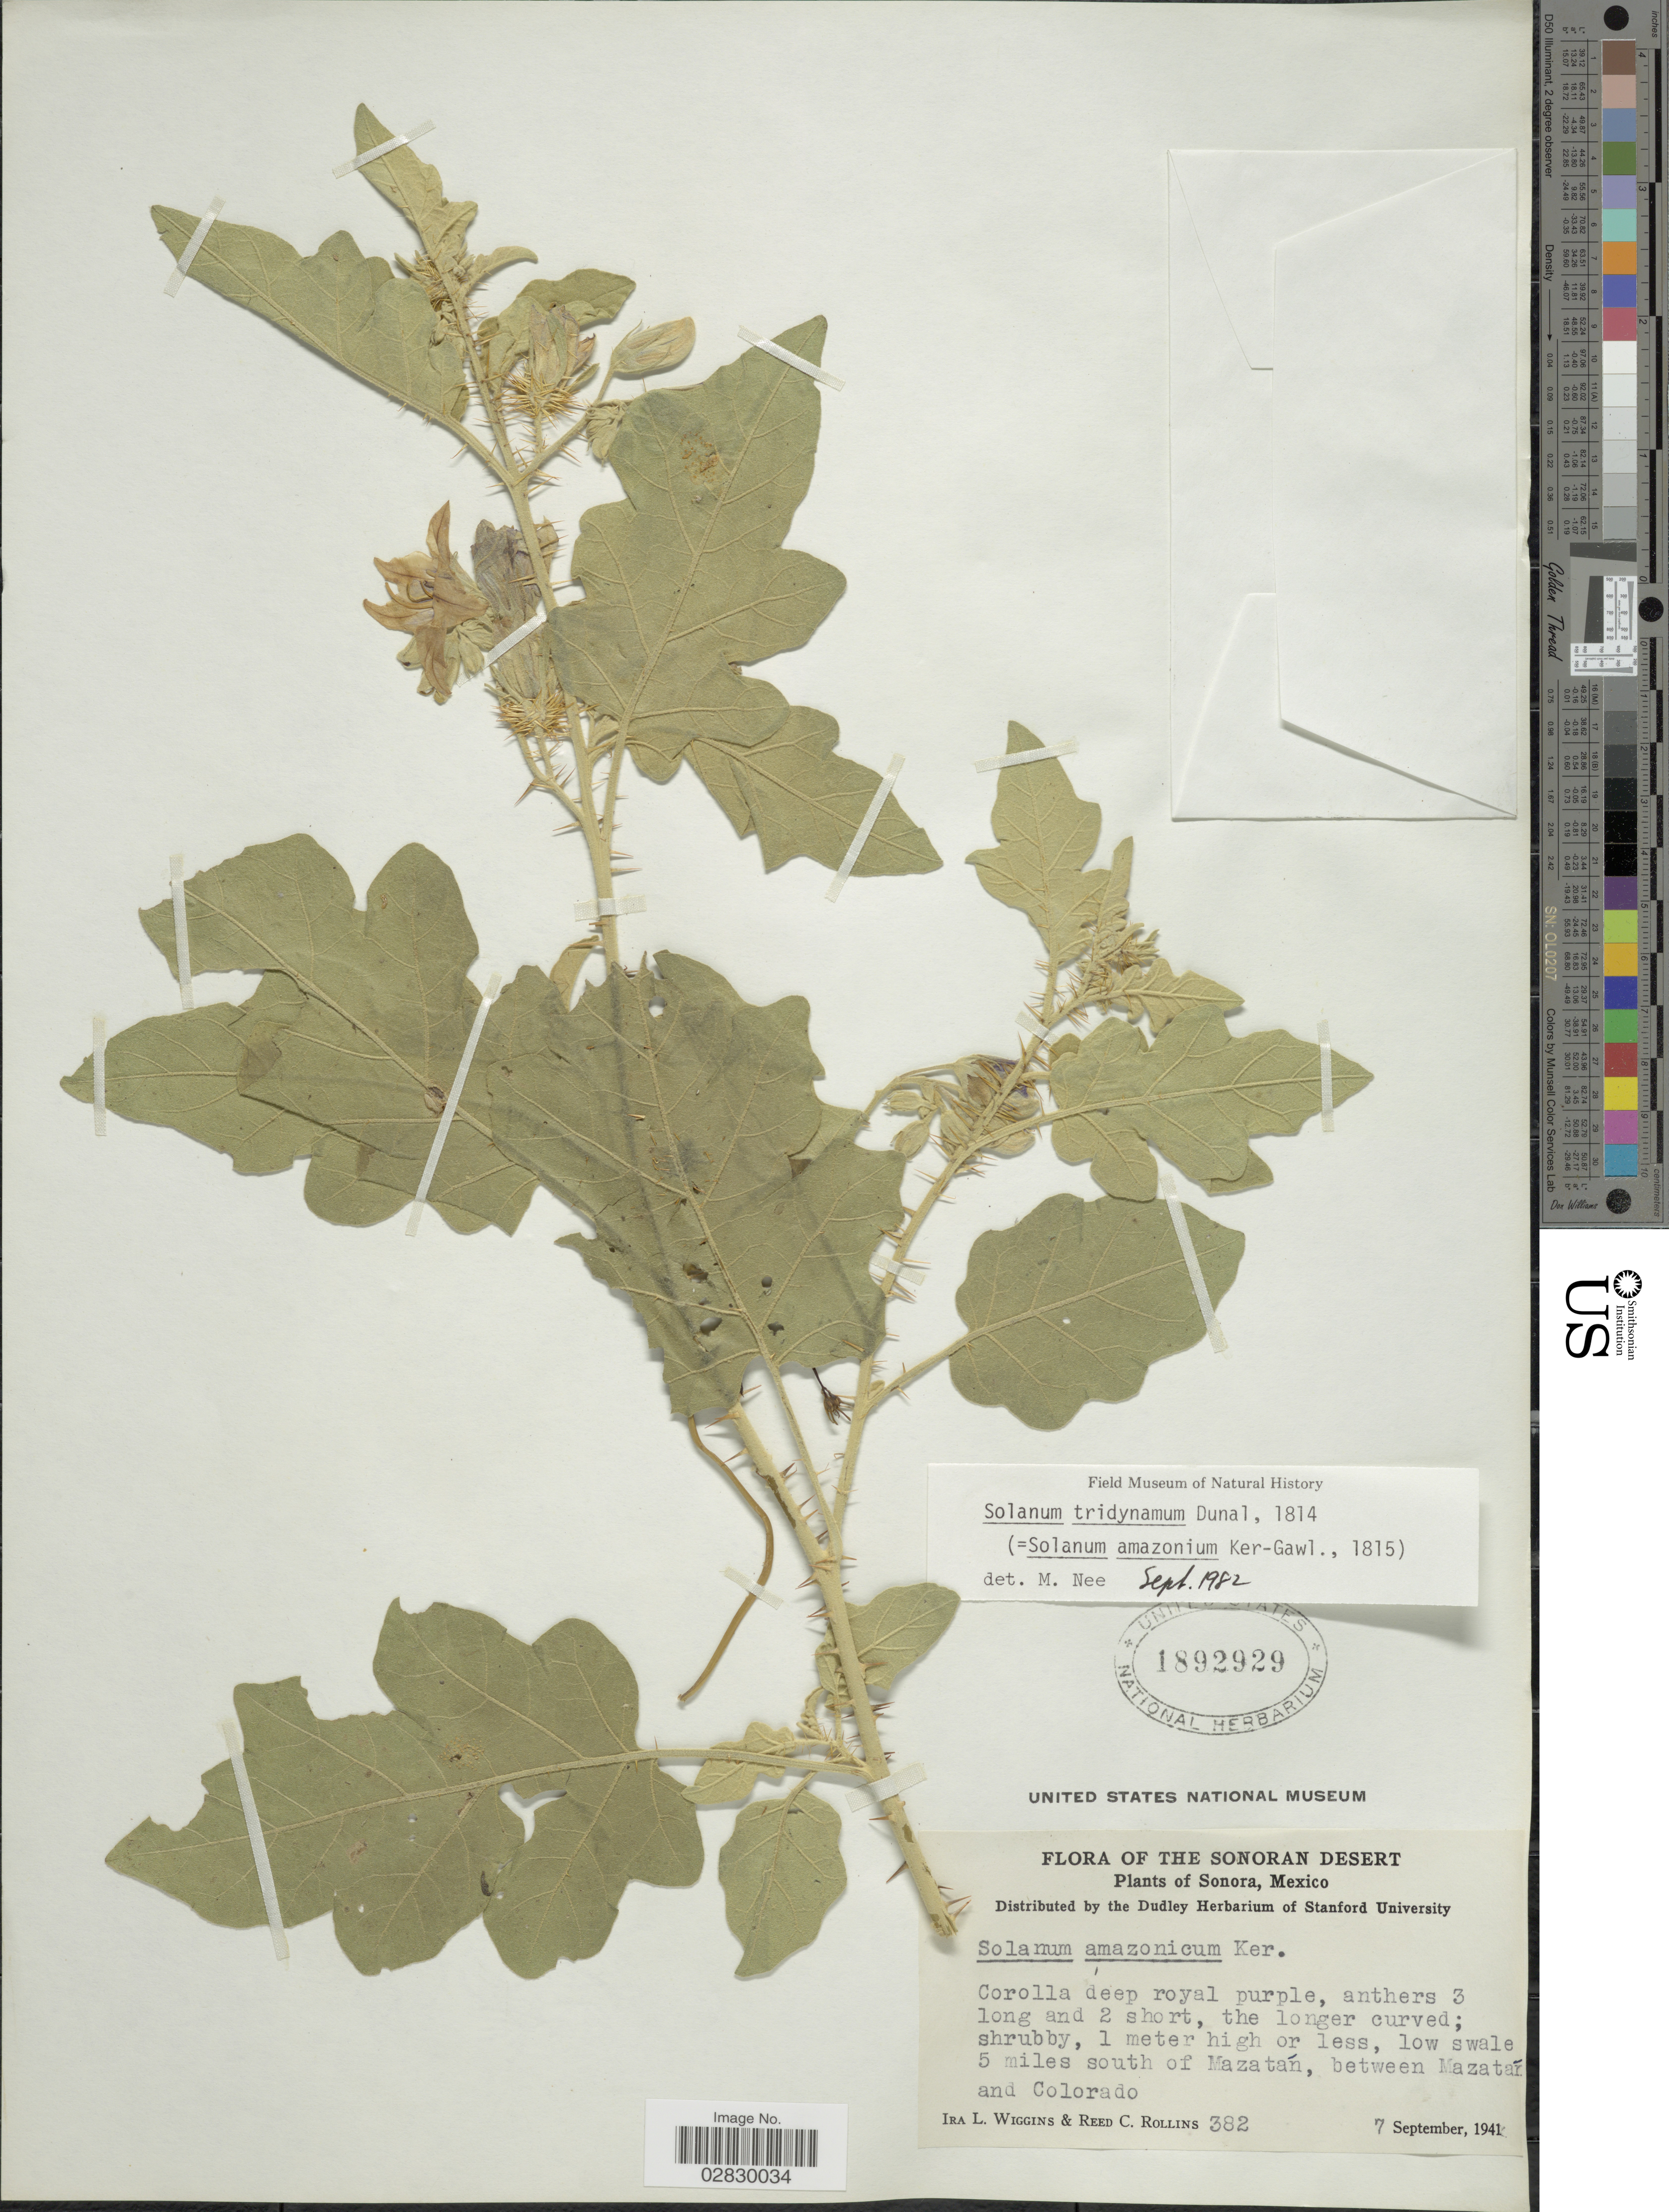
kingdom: Plantae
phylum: Tracheophyta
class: Magnoliopsida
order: Solanales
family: Solanaceae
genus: Solanum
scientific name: Solanum houstonii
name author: Dunal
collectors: I. L. Wiggins & R. Collins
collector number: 382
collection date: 1941-09-07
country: Mexico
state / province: Sonora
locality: The Sonoran Desert, 5 miles south of Mazatán, between Mazatán and Colorado.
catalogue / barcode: US 1892929